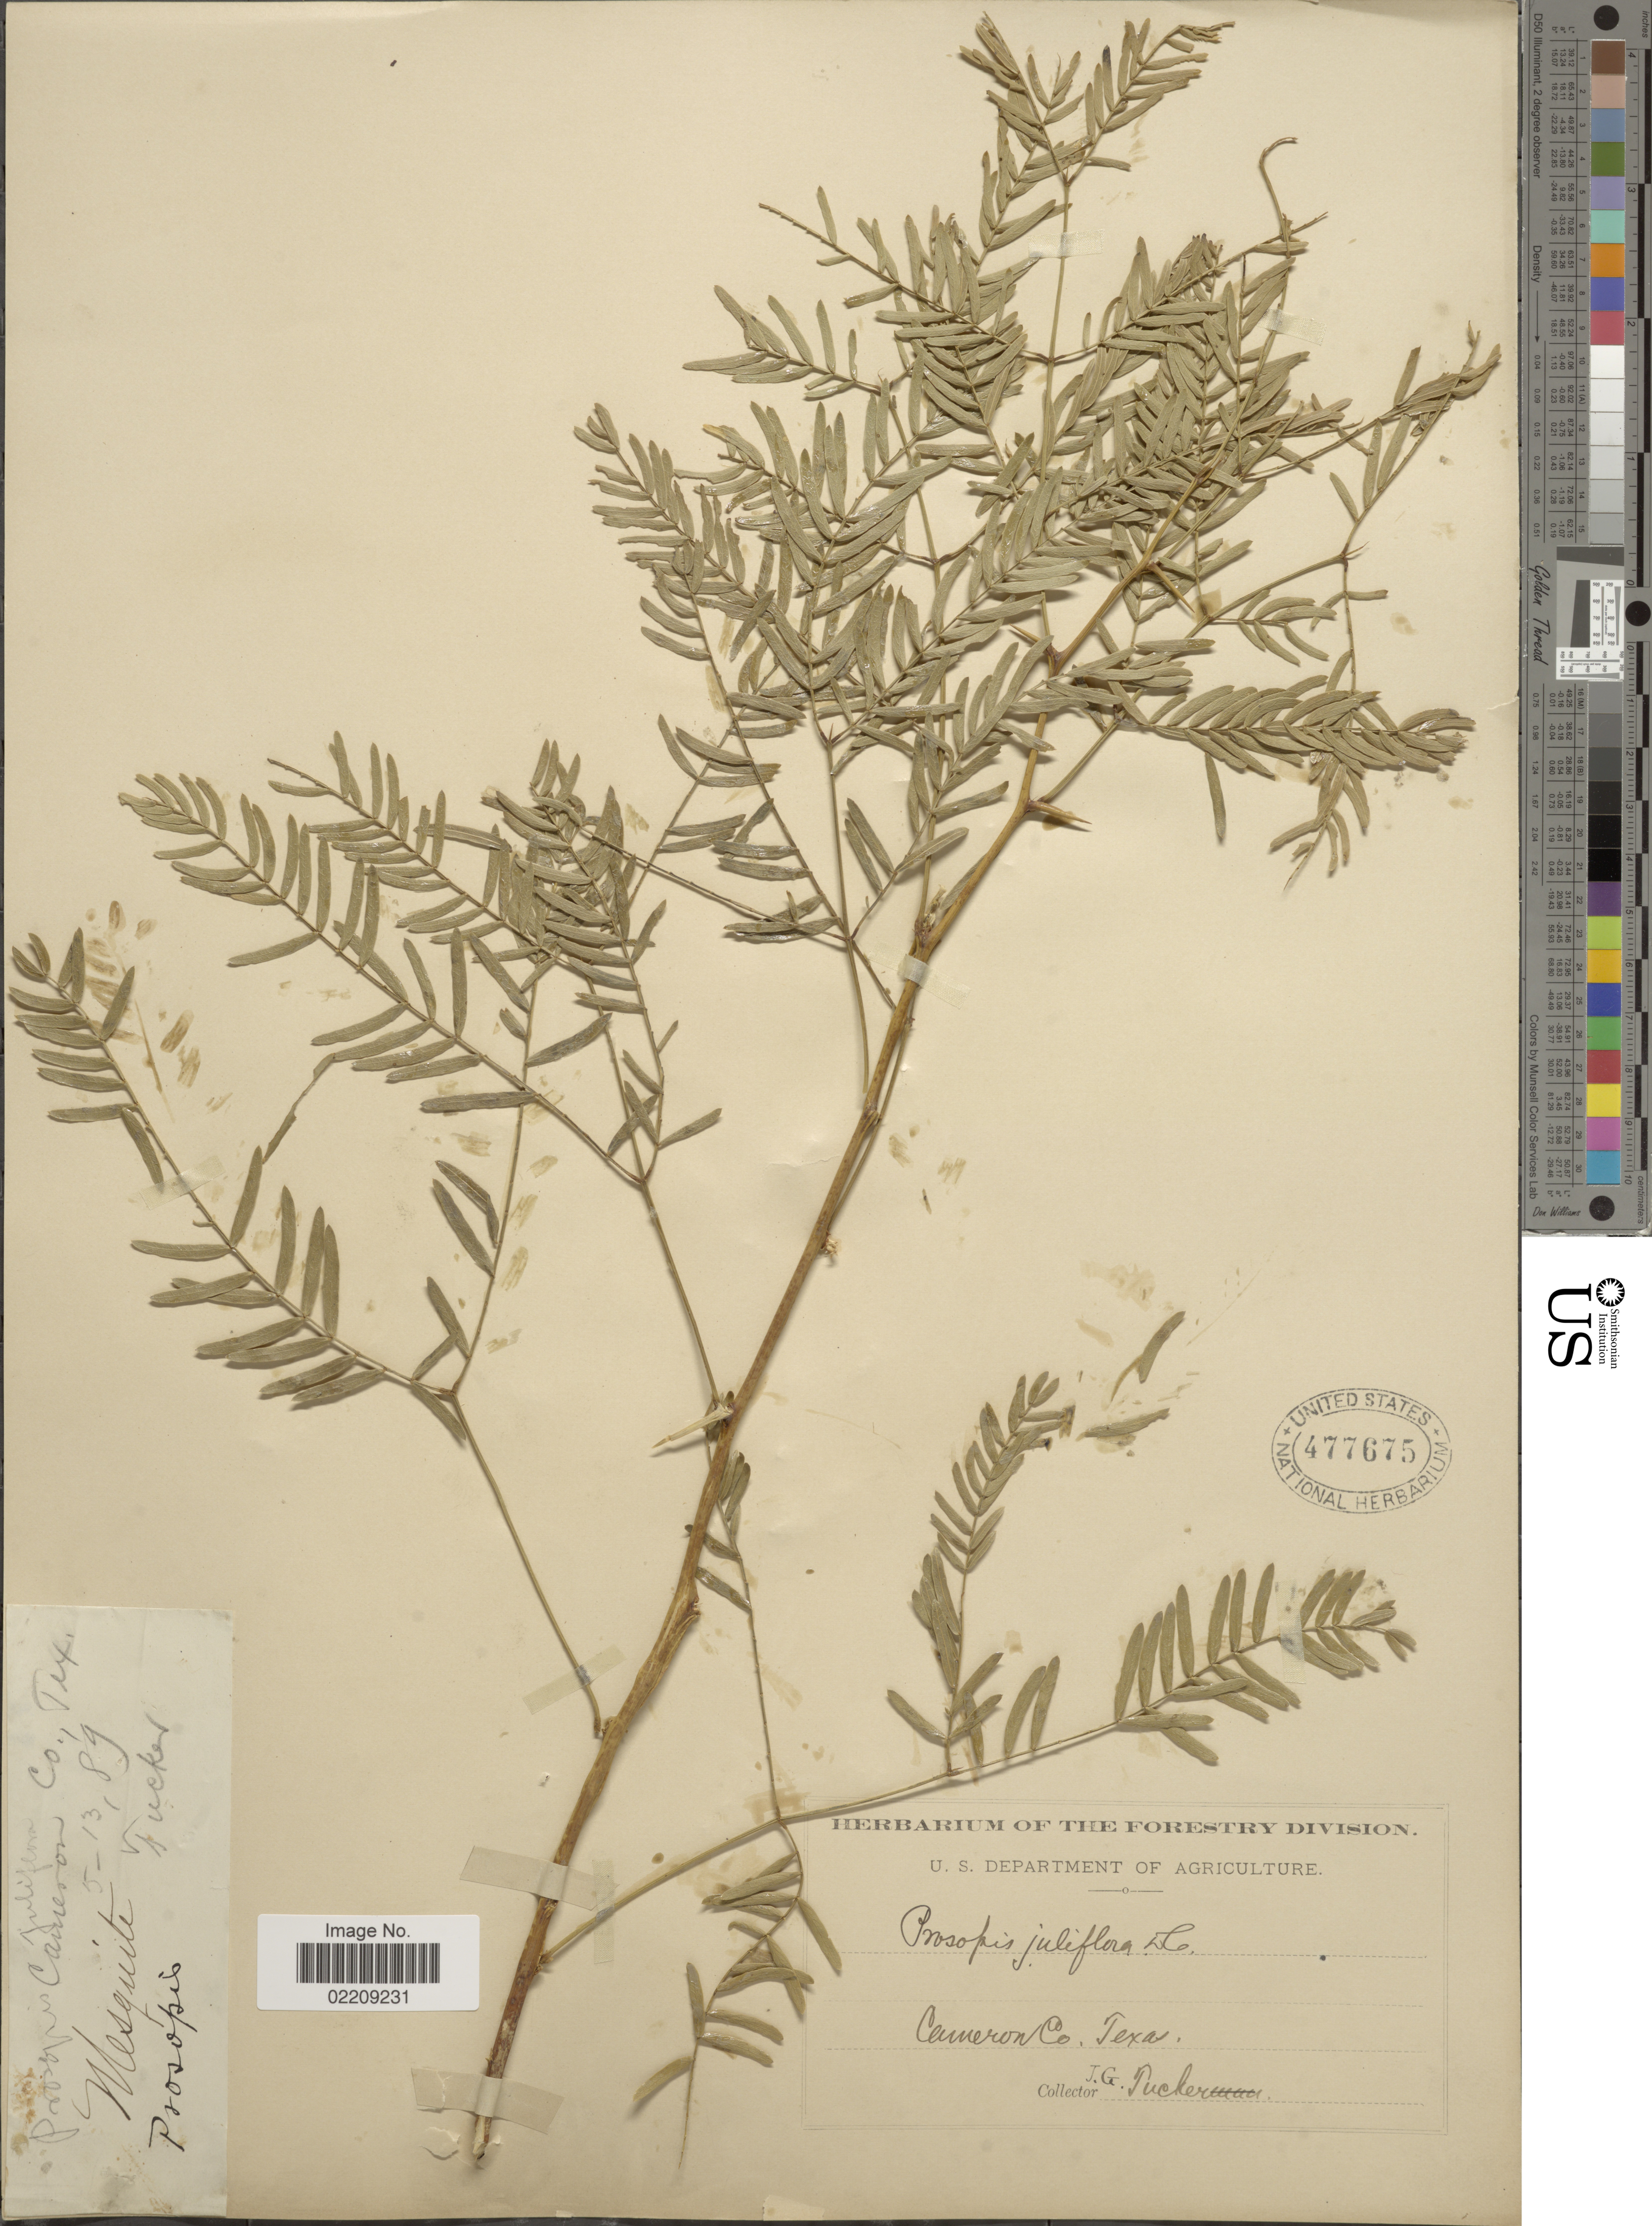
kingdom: Plantae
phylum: Tracheophyta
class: Magnoliopsida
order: Fabales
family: Fabaceae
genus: Neltuma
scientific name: Neltuma glandulosa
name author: (Torr.) Britton & Rose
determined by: Strong, Mark T., (BOT), Smithsonian Institution - National Museum of Natural History (UNITED STATES)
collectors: J. G. Tucker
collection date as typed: Transcribed d/m/y: 13/5/89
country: United States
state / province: Texas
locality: Cameron Co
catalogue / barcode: US 477675